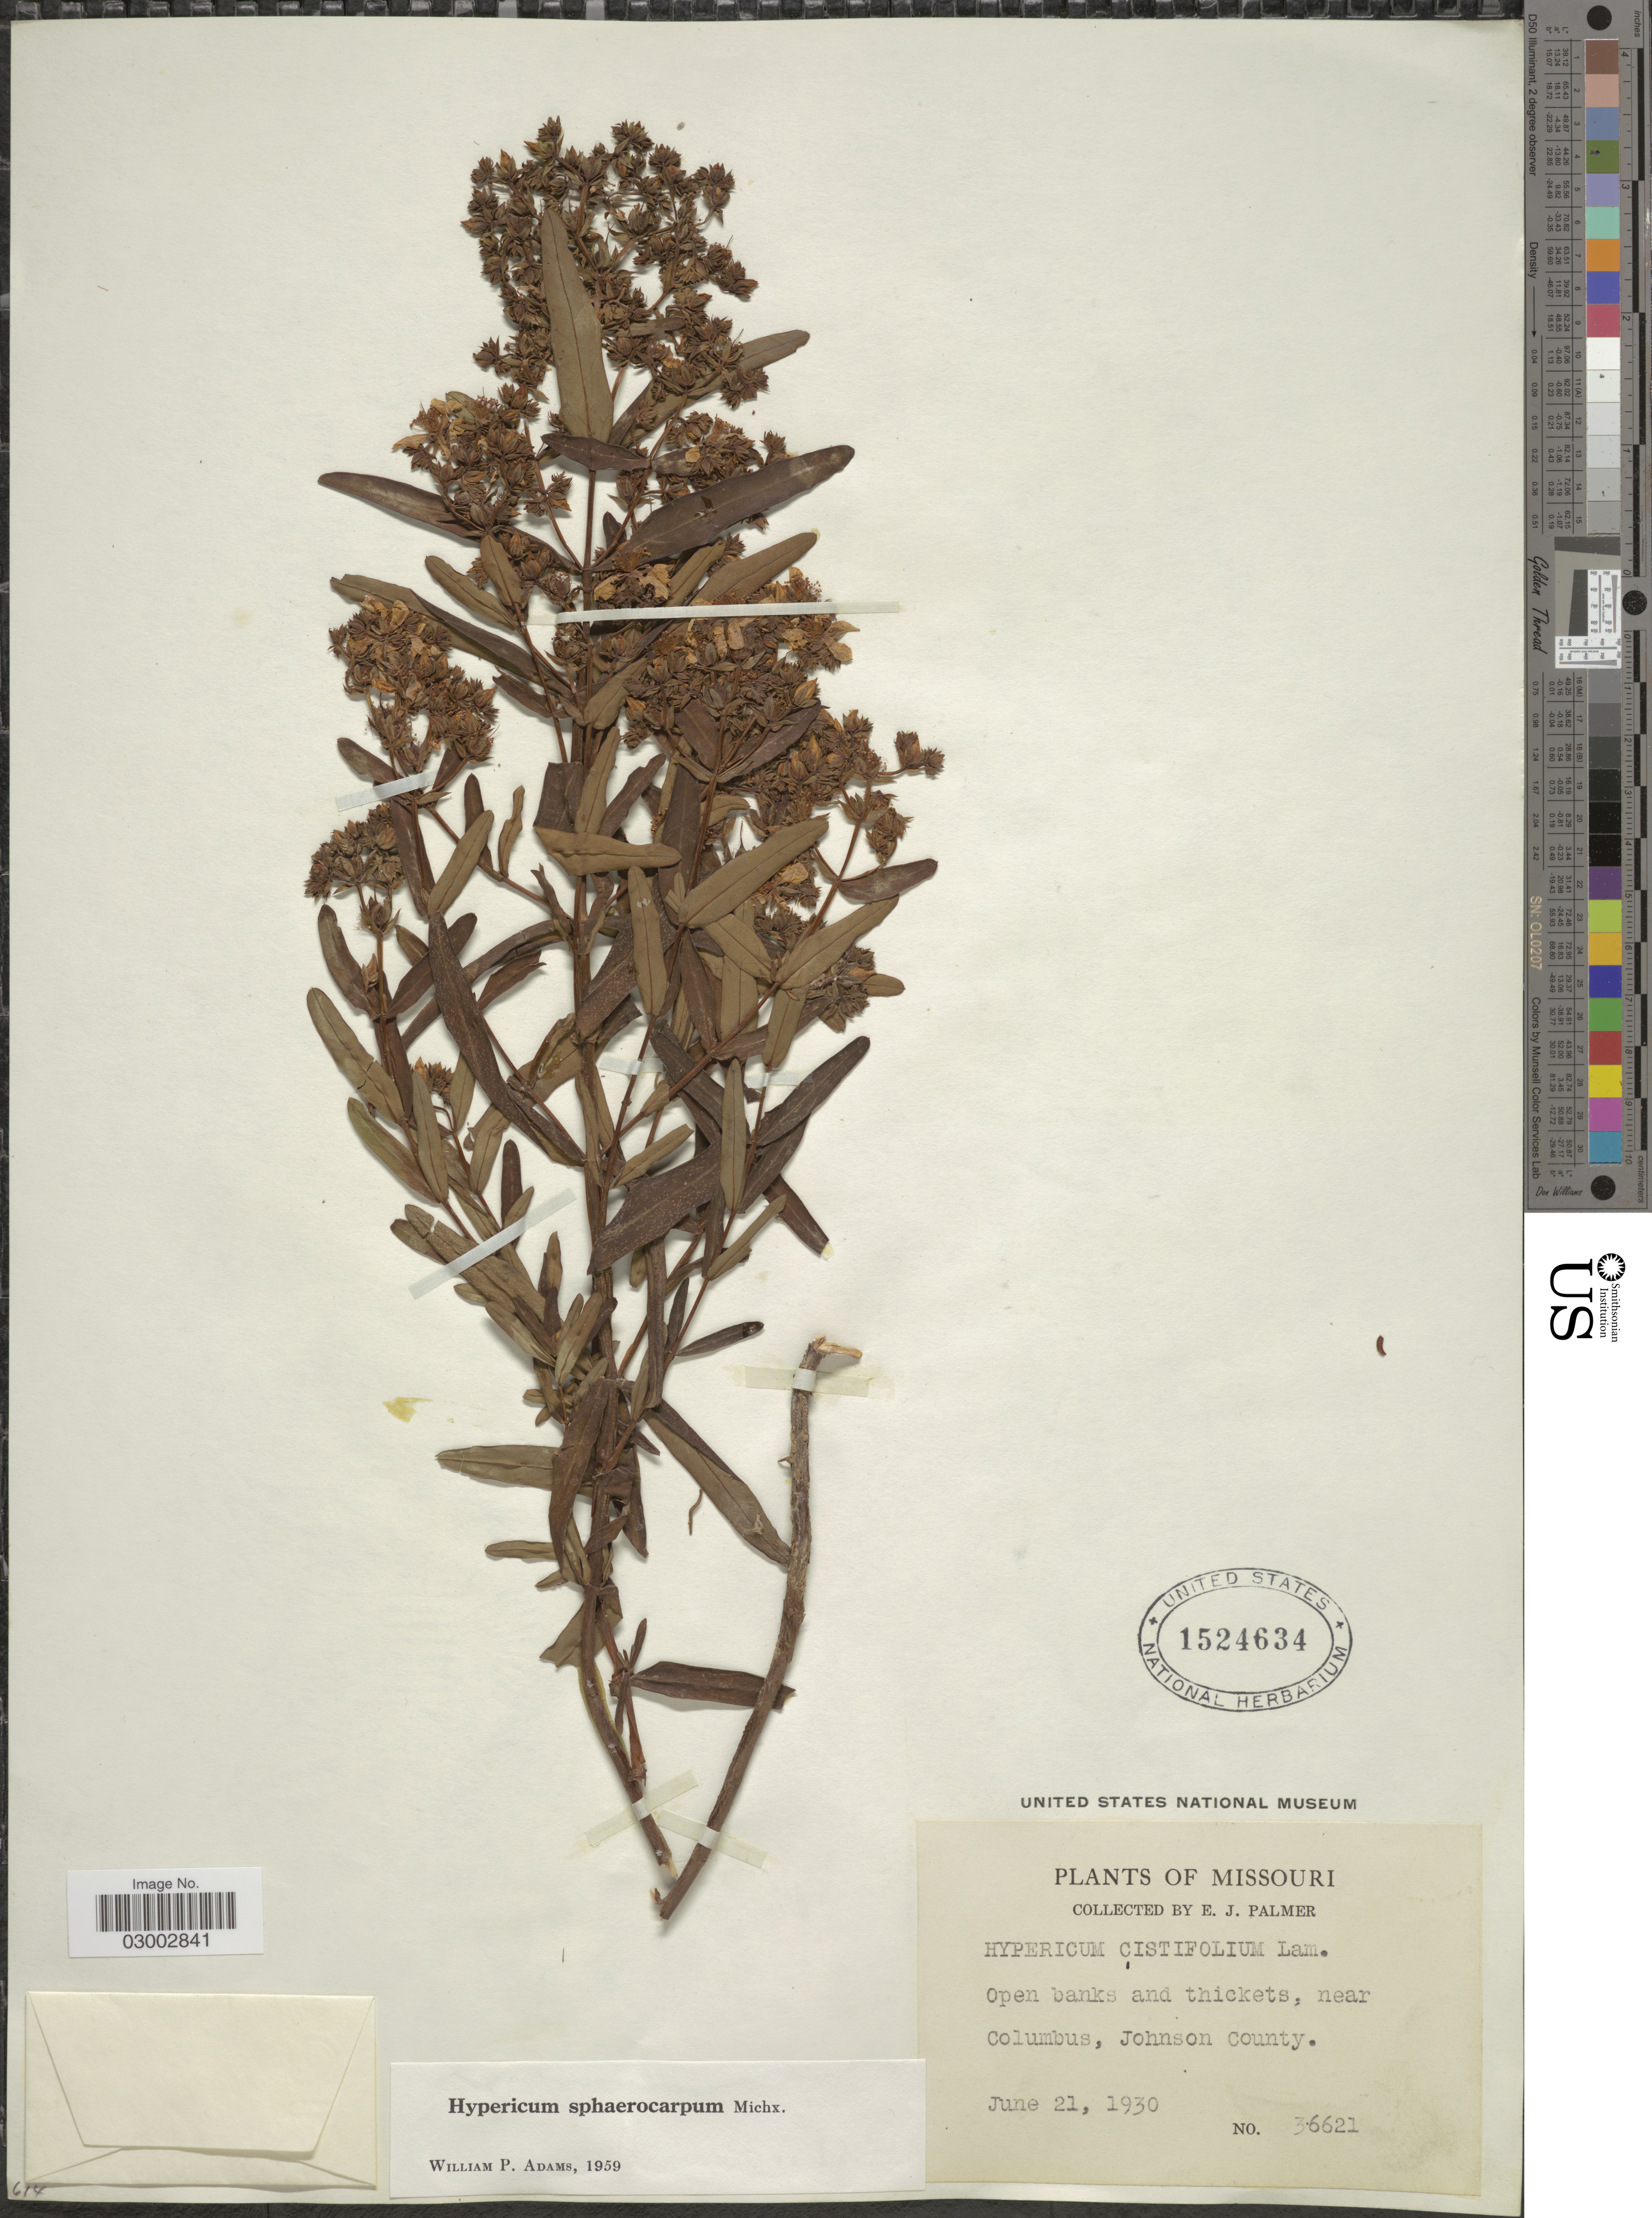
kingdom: Plantae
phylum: Tracheophyta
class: Magnoliopsida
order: Malpighiales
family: Hypericaceae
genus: Hypericum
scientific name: Hypericum sphaerocarpum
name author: Michx.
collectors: E. J. Palmer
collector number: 36621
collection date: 1930-06-21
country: United States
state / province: Missouri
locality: Open banks and thickets, near Columbus, Johnson County.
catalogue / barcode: US 1524634